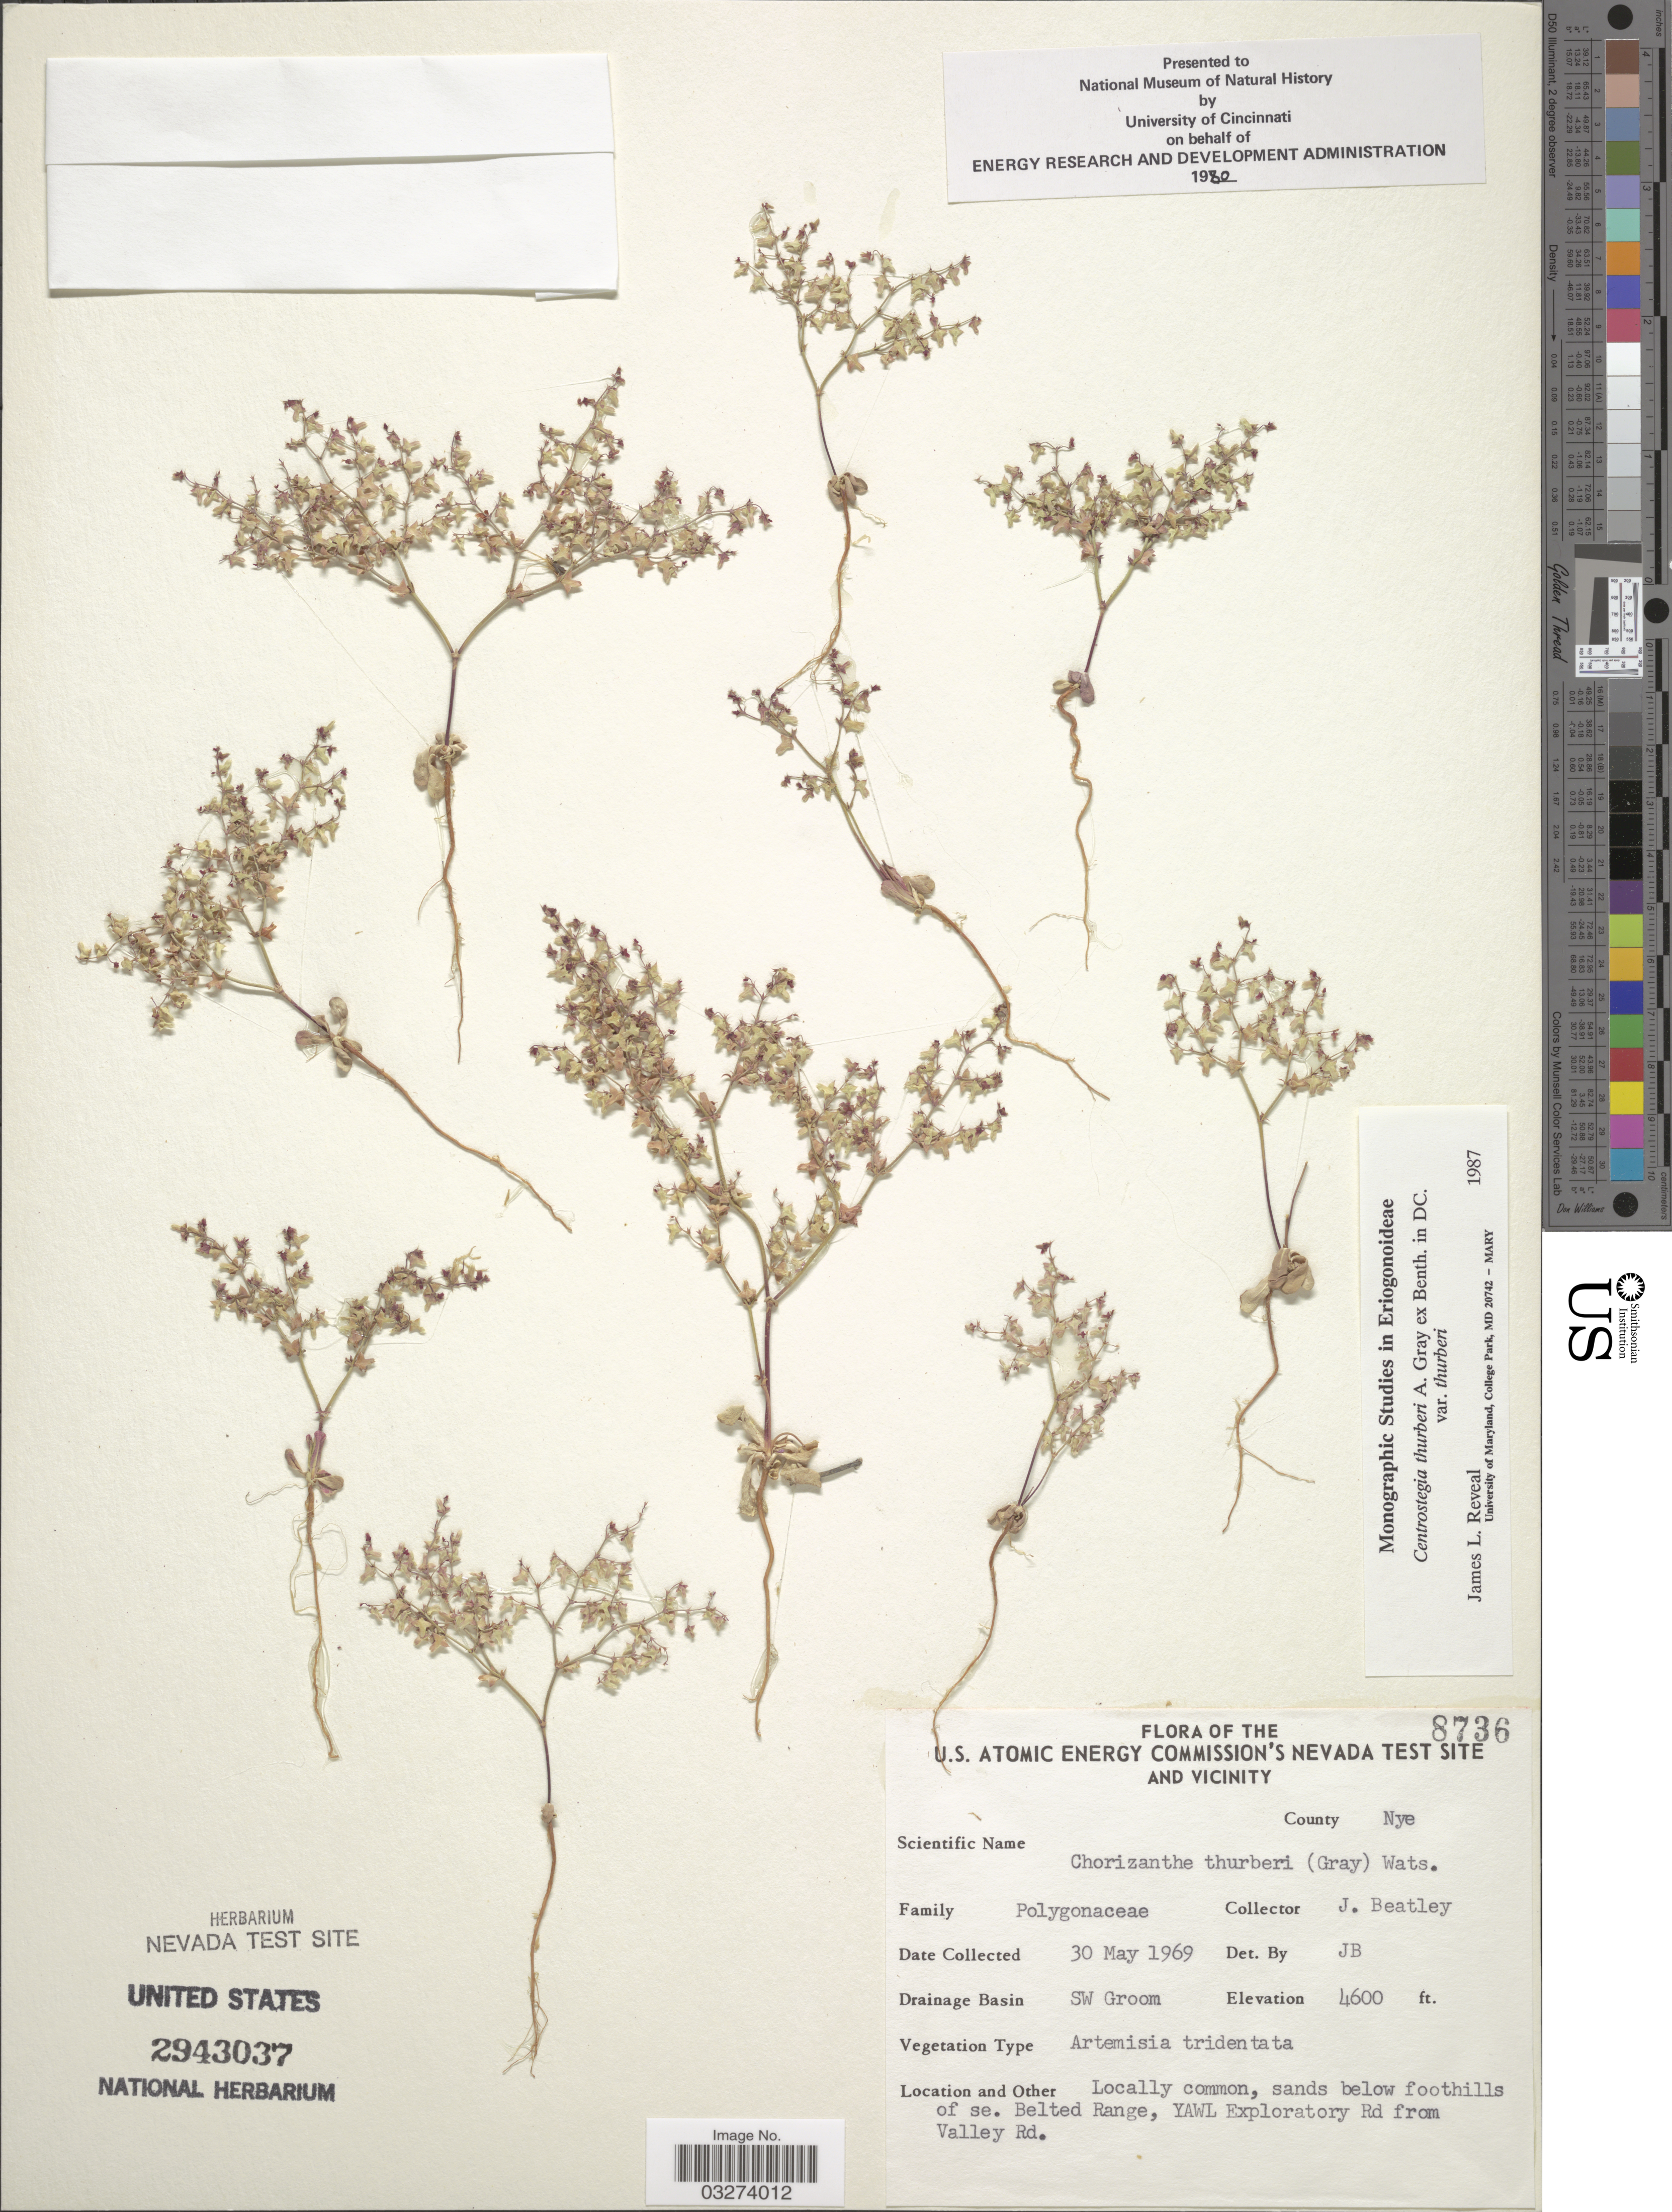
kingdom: Plantae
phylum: Tracheophyta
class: Magnoliopsida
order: Caryophyllales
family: Polygonaceae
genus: Centrostegia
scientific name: Centrostegia thurberi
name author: A. Gray ex Benth.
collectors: J. C. Beatley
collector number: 8736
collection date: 1969-05-30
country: United States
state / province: Nevada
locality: U.S. Atomic Energy Commission's Nevada Test Site and Vicinity. County Nye. Drainage Basin SW Groom. sands below foothills of se. Belted Range, YAWL Exploratory Rd from Valley Rd.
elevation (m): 1402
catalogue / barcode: US 2943007